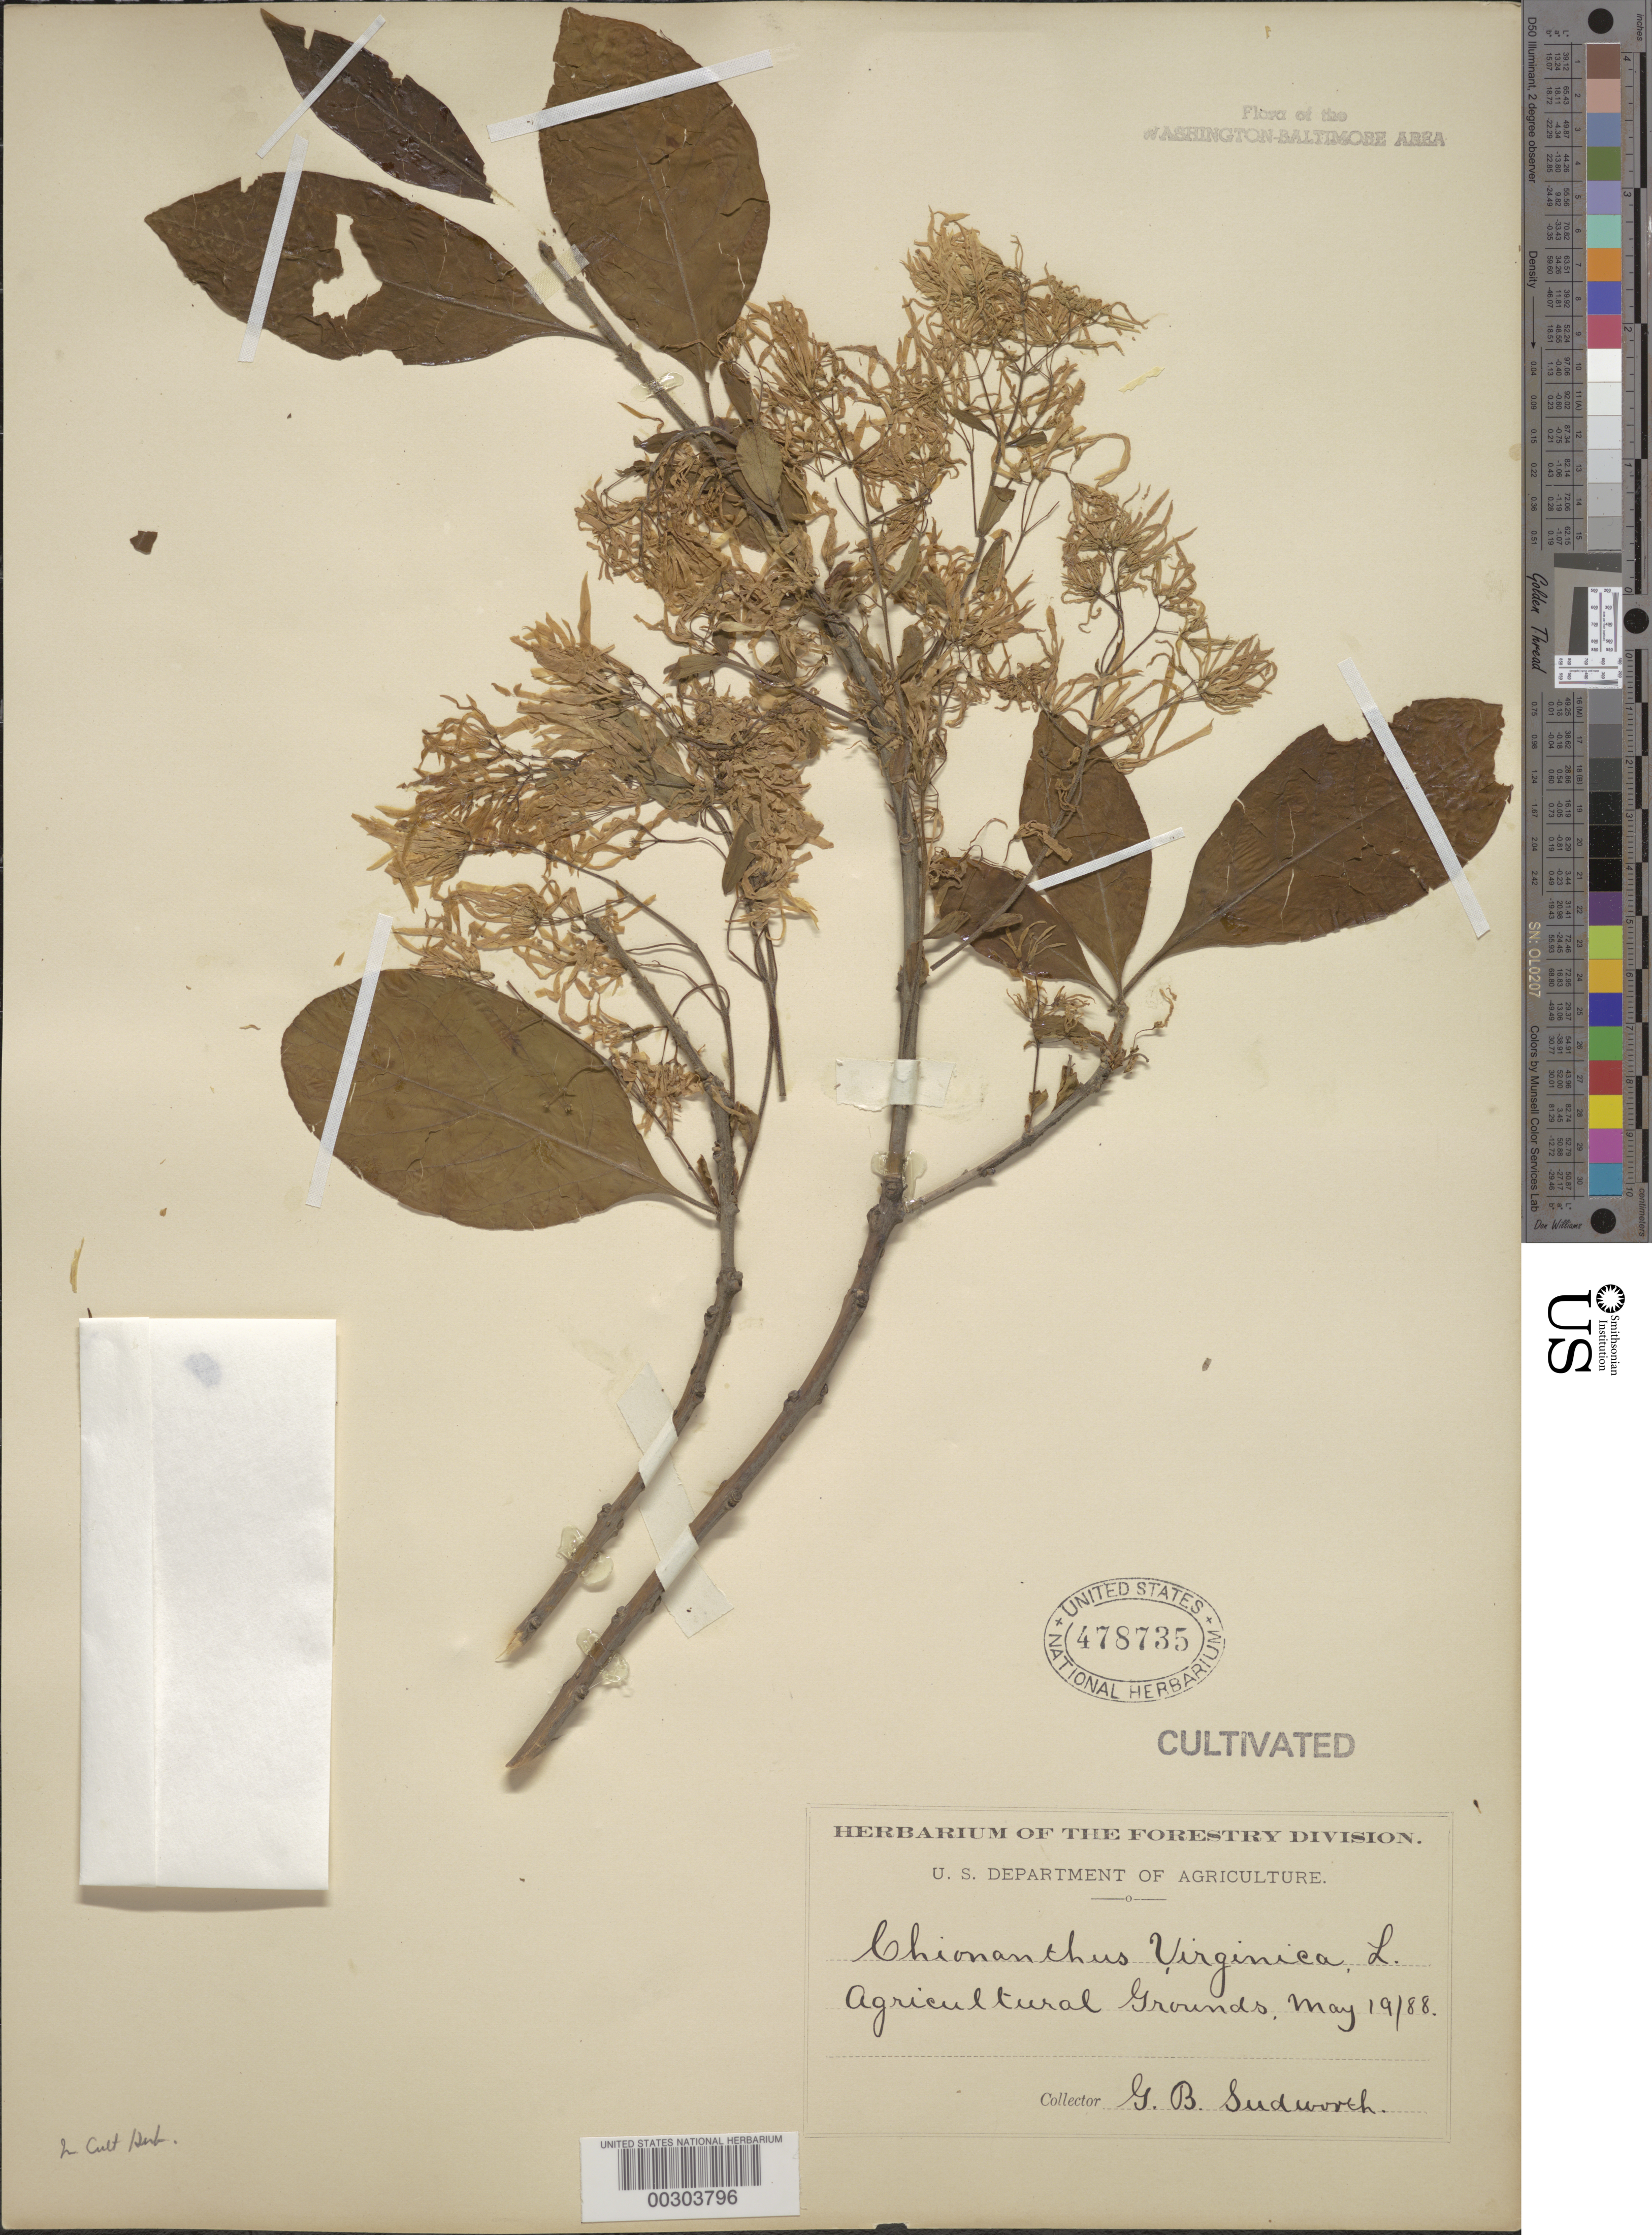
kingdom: Plantae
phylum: Tracheophyta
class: Magnoliopsida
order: Lamiales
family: Oleaceae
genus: Chionanthus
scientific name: Chionanthus virginicus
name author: L.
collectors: G. B. Sudworth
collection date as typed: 19 May 1888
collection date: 1888-05-19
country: United States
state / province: District of Columbia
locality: Department of Agriculture grounds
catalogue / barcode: US 478735